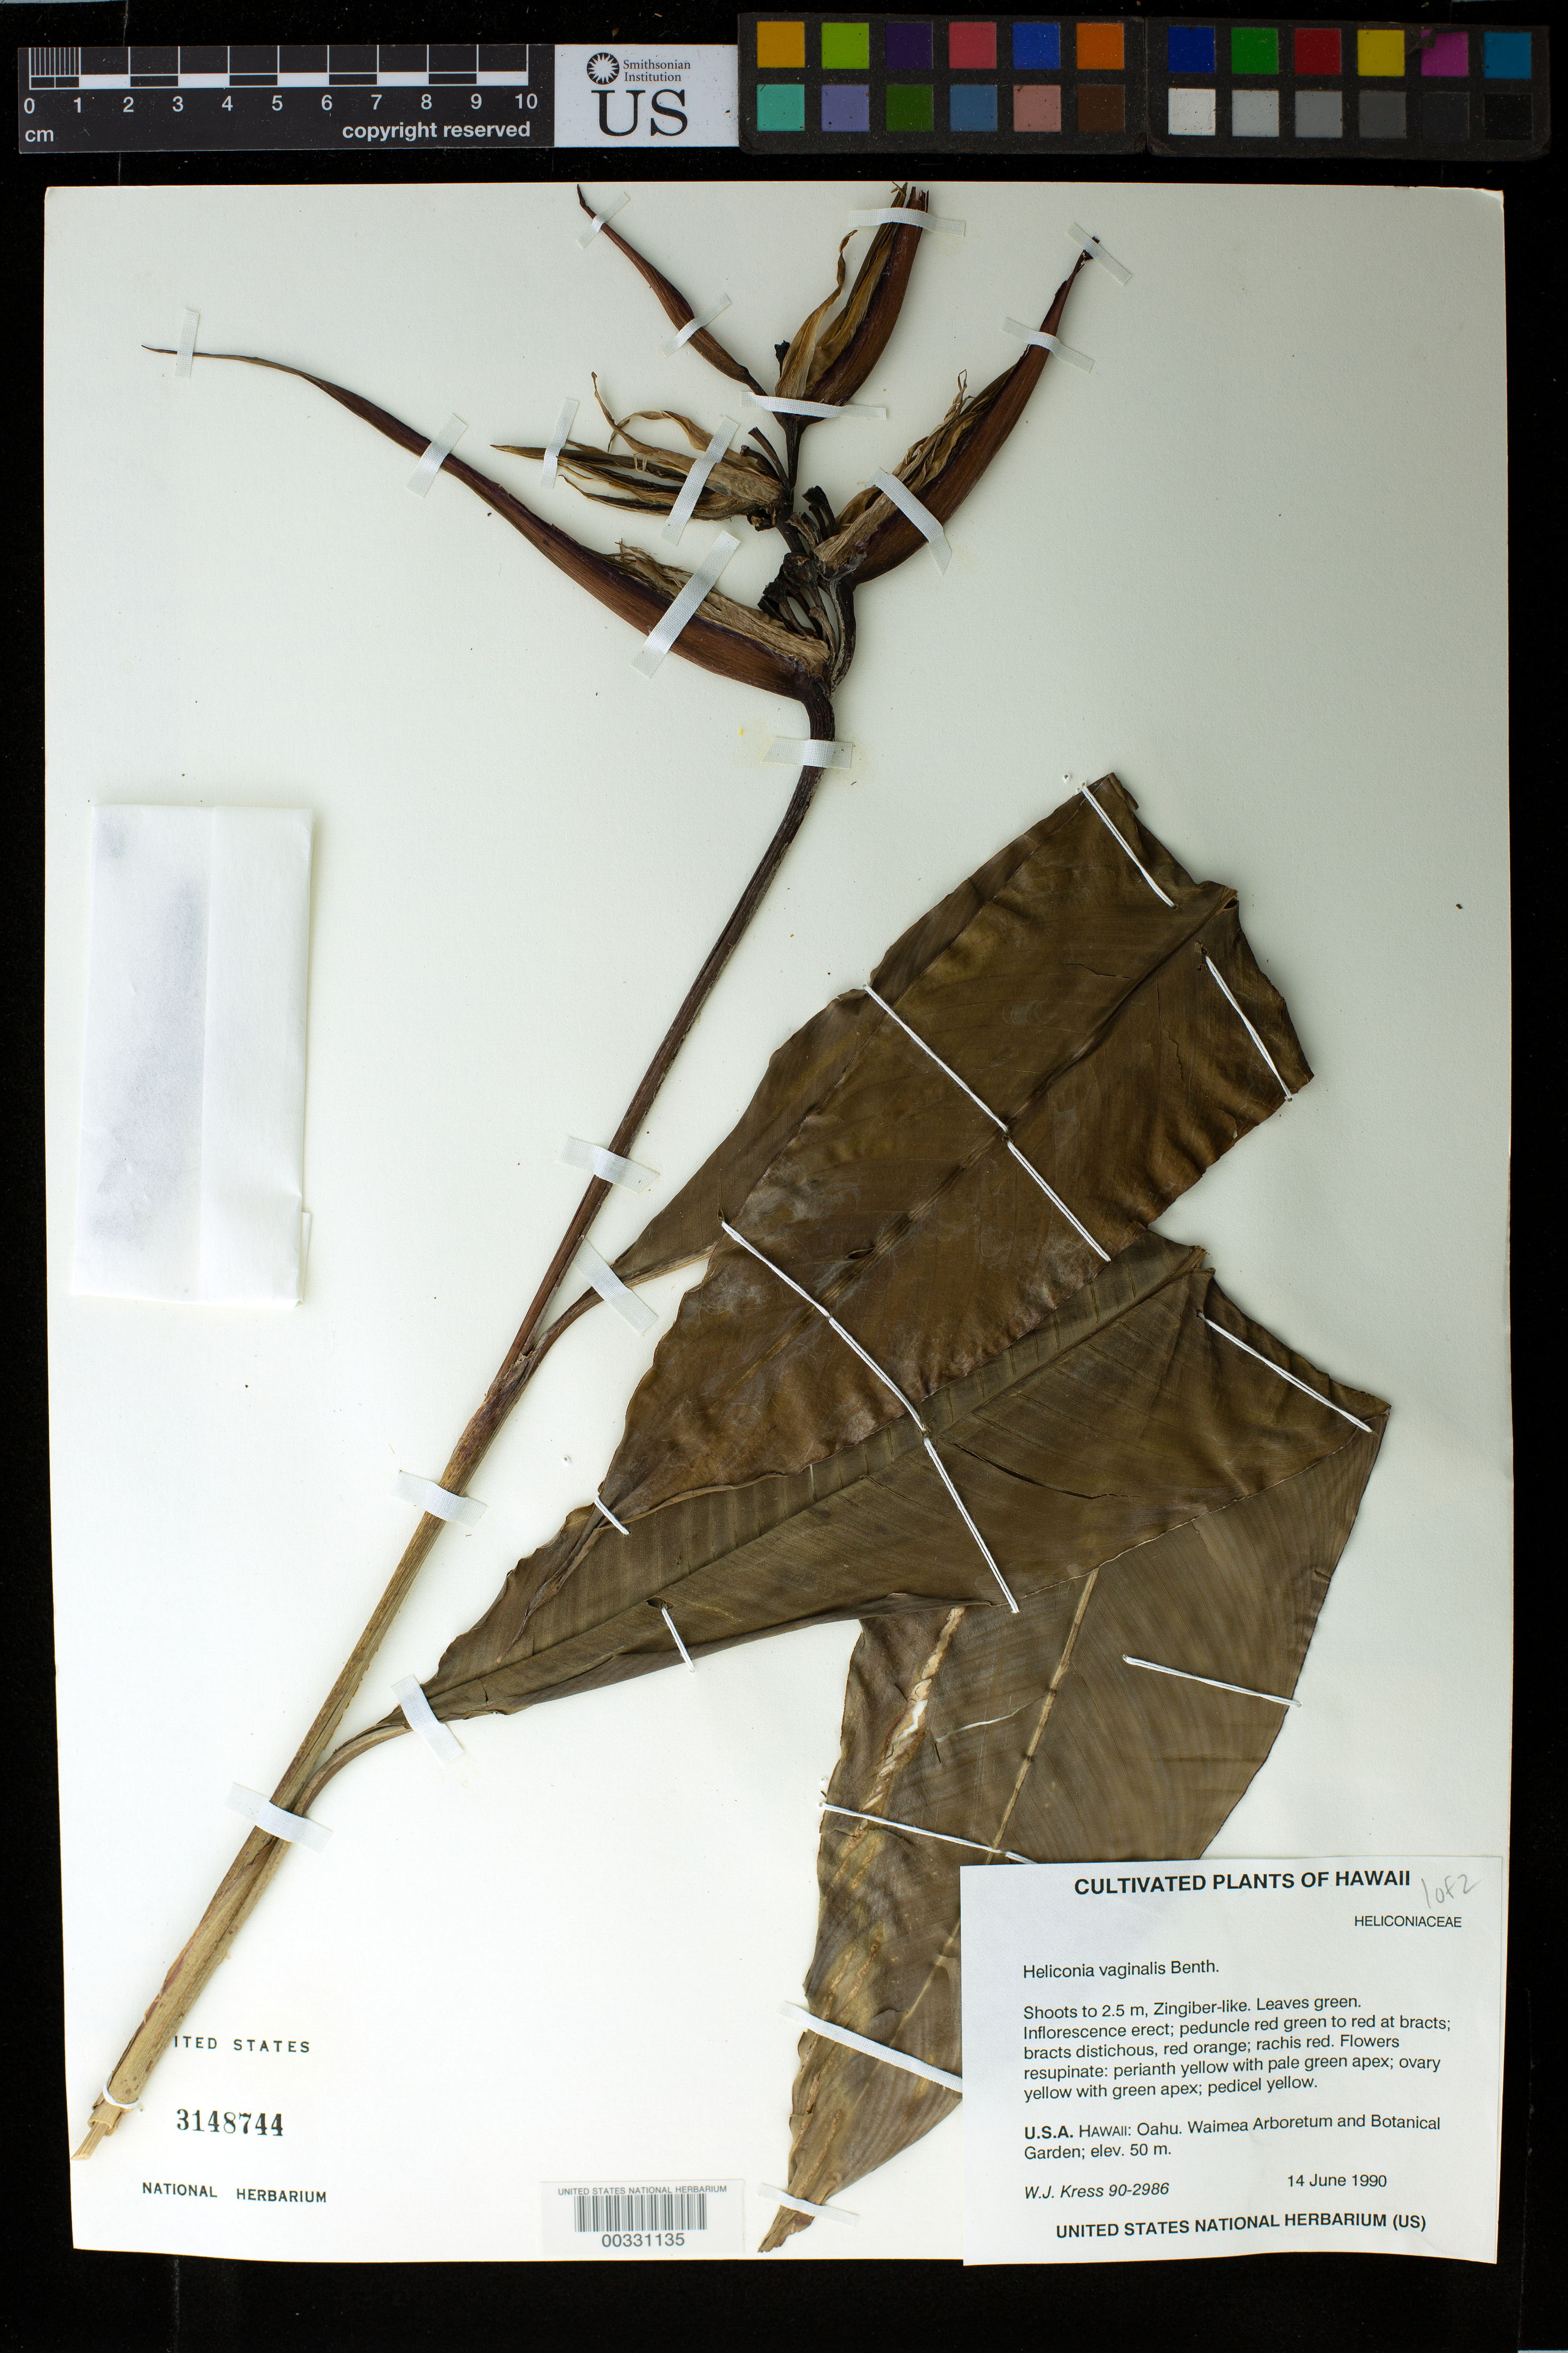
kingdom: Plantae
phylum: Tracheophyta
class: Liliopsida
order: Zingiberales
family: Heliconiaceae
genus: Heliconia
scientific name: Heliconia vaginalis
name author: Benth.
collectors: W. J. Kress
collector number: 90-2986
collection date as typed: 14 Jun 1990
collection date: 1990-06-14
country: United States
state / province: Hawaii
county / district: Honolulu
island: Oahu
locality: Lyon Arboretum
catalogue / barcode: US 3148744